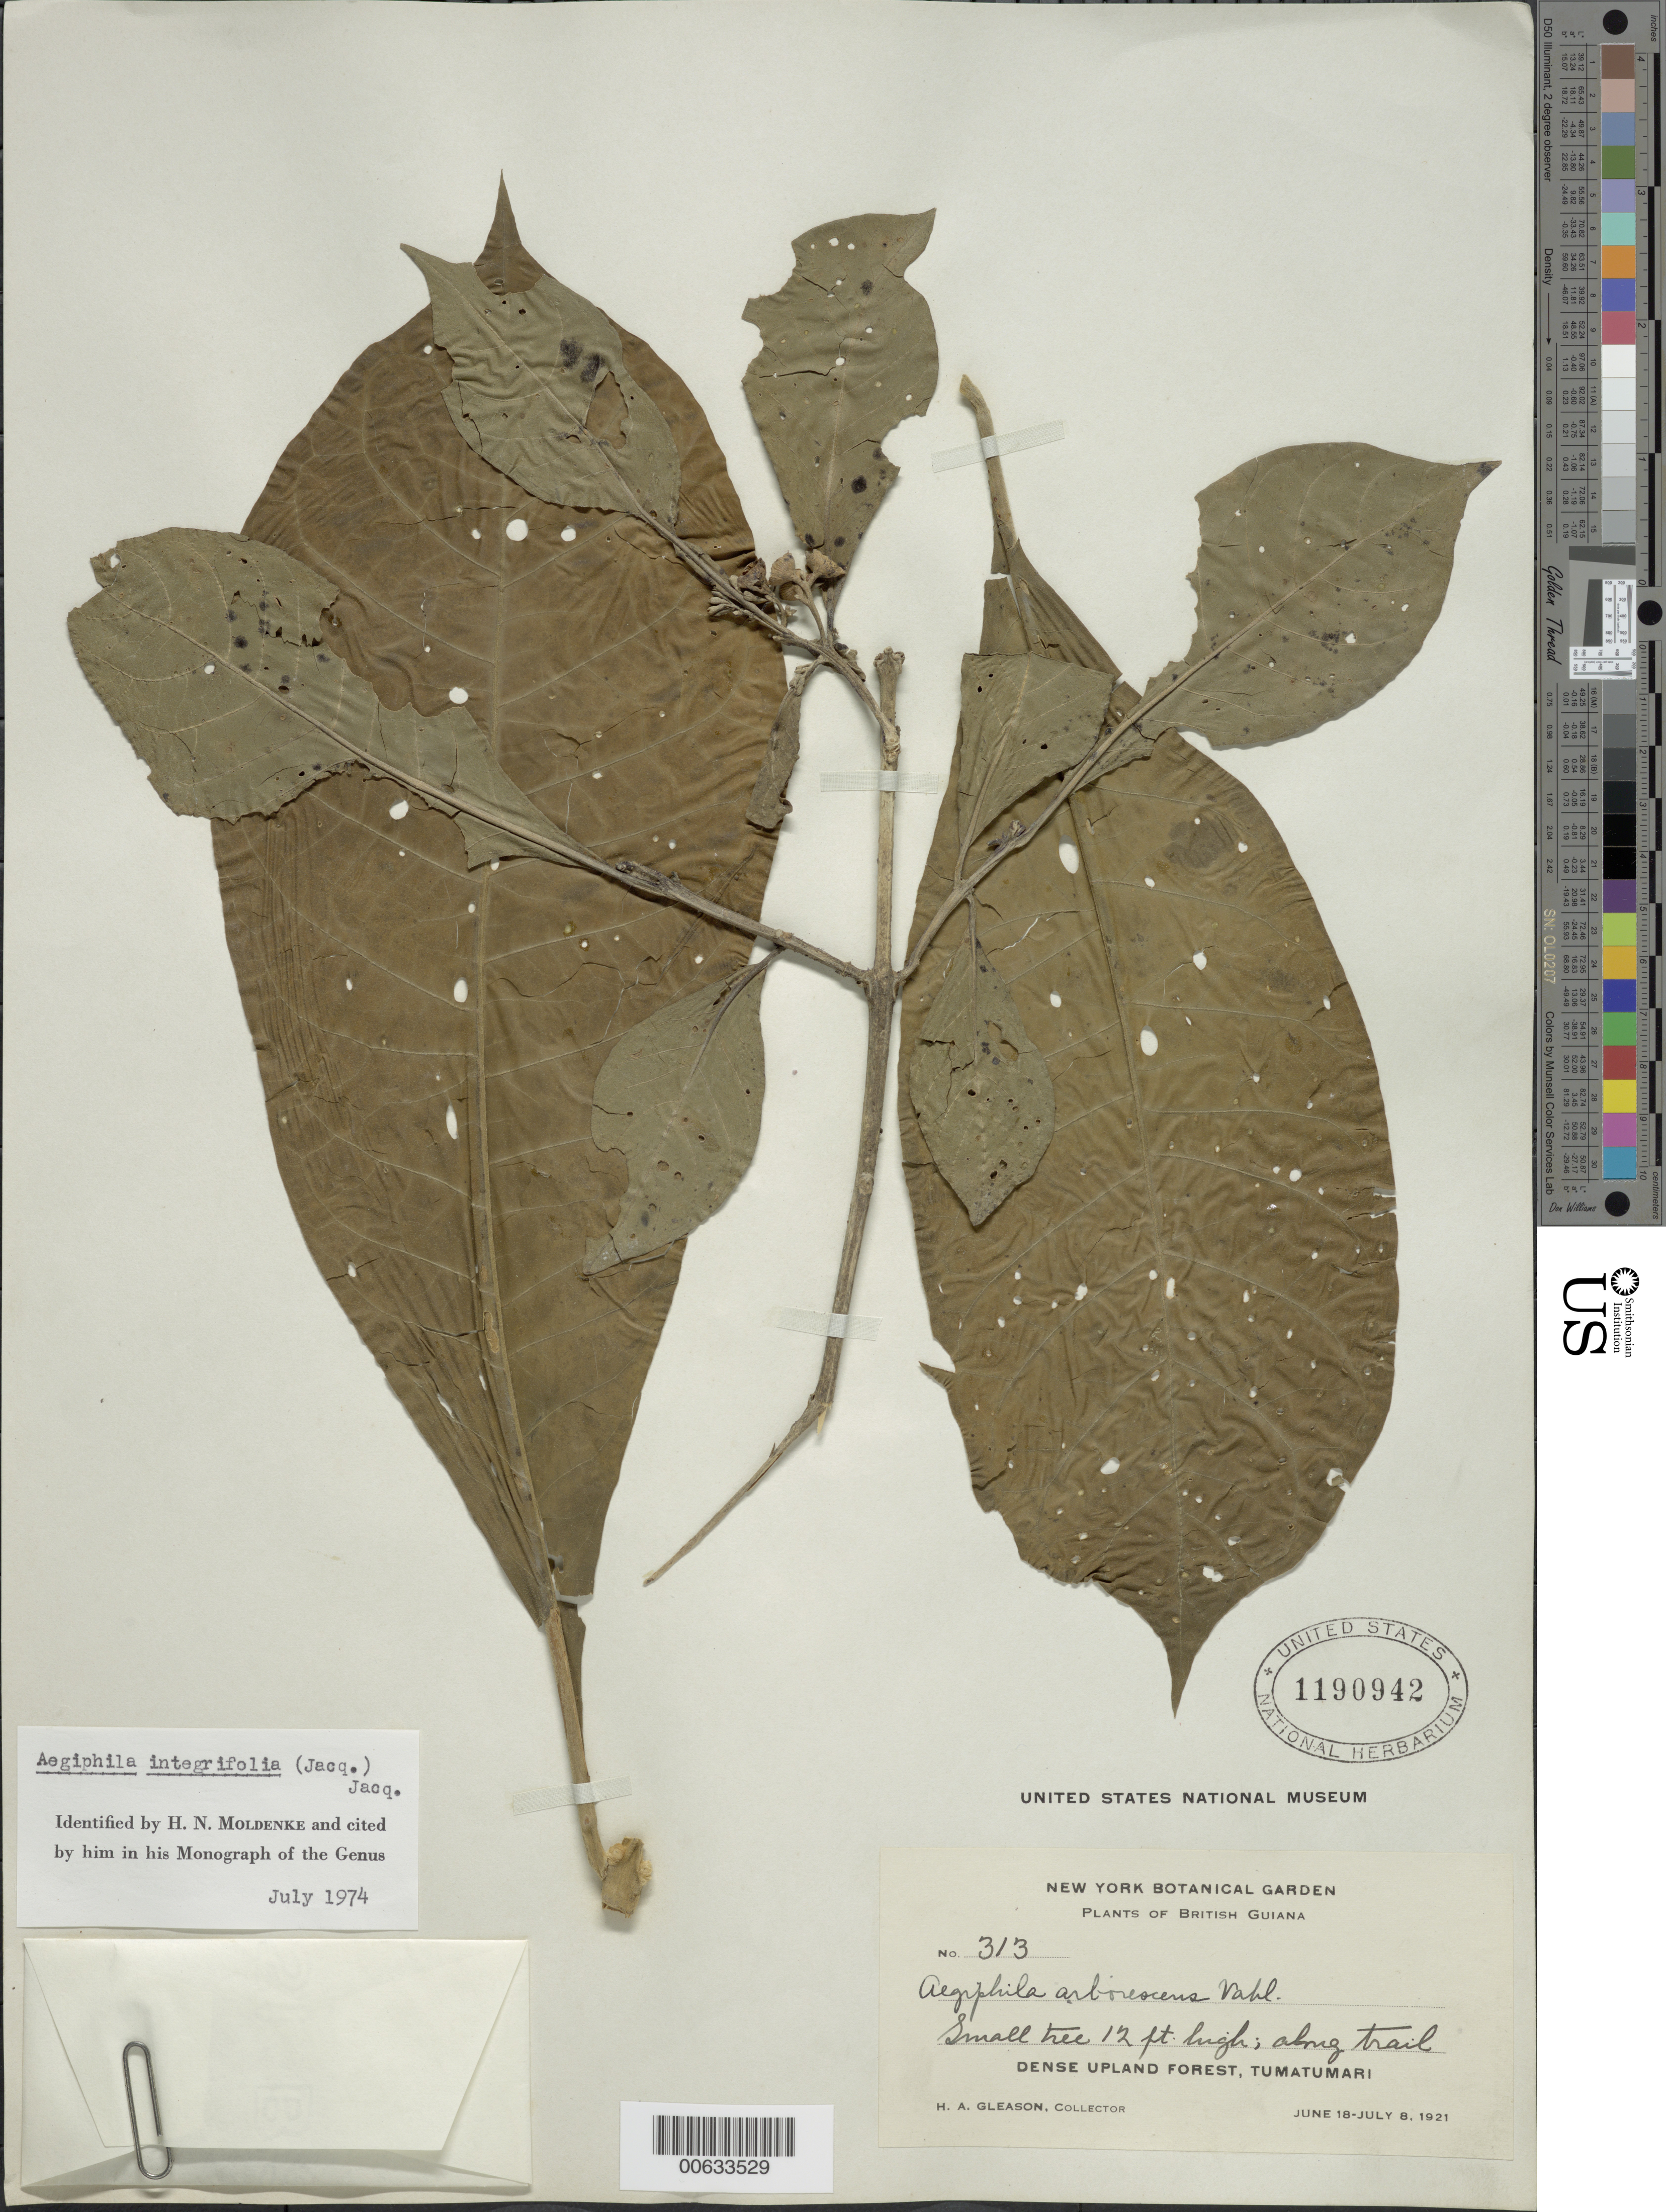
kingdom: Plantae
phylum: Tracheophyta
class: Magnoliopsida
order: Lamiales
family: Lamiaceae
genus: Aegiphila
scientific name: Aegiphila integrifolia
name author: (Jacq.) B.D. Jacks.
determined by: Moldenke, H. N.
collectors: H. A. Gleason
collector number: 313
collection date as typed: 18-Jun-21 to 8-Jul-21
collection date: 1921-06-18/1921-07-08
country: Guyana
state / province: Potaro-Siparuni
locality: Tumatumari Village, Potaro R.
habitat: Dense upland forest; along trail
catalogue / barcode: US 1190942